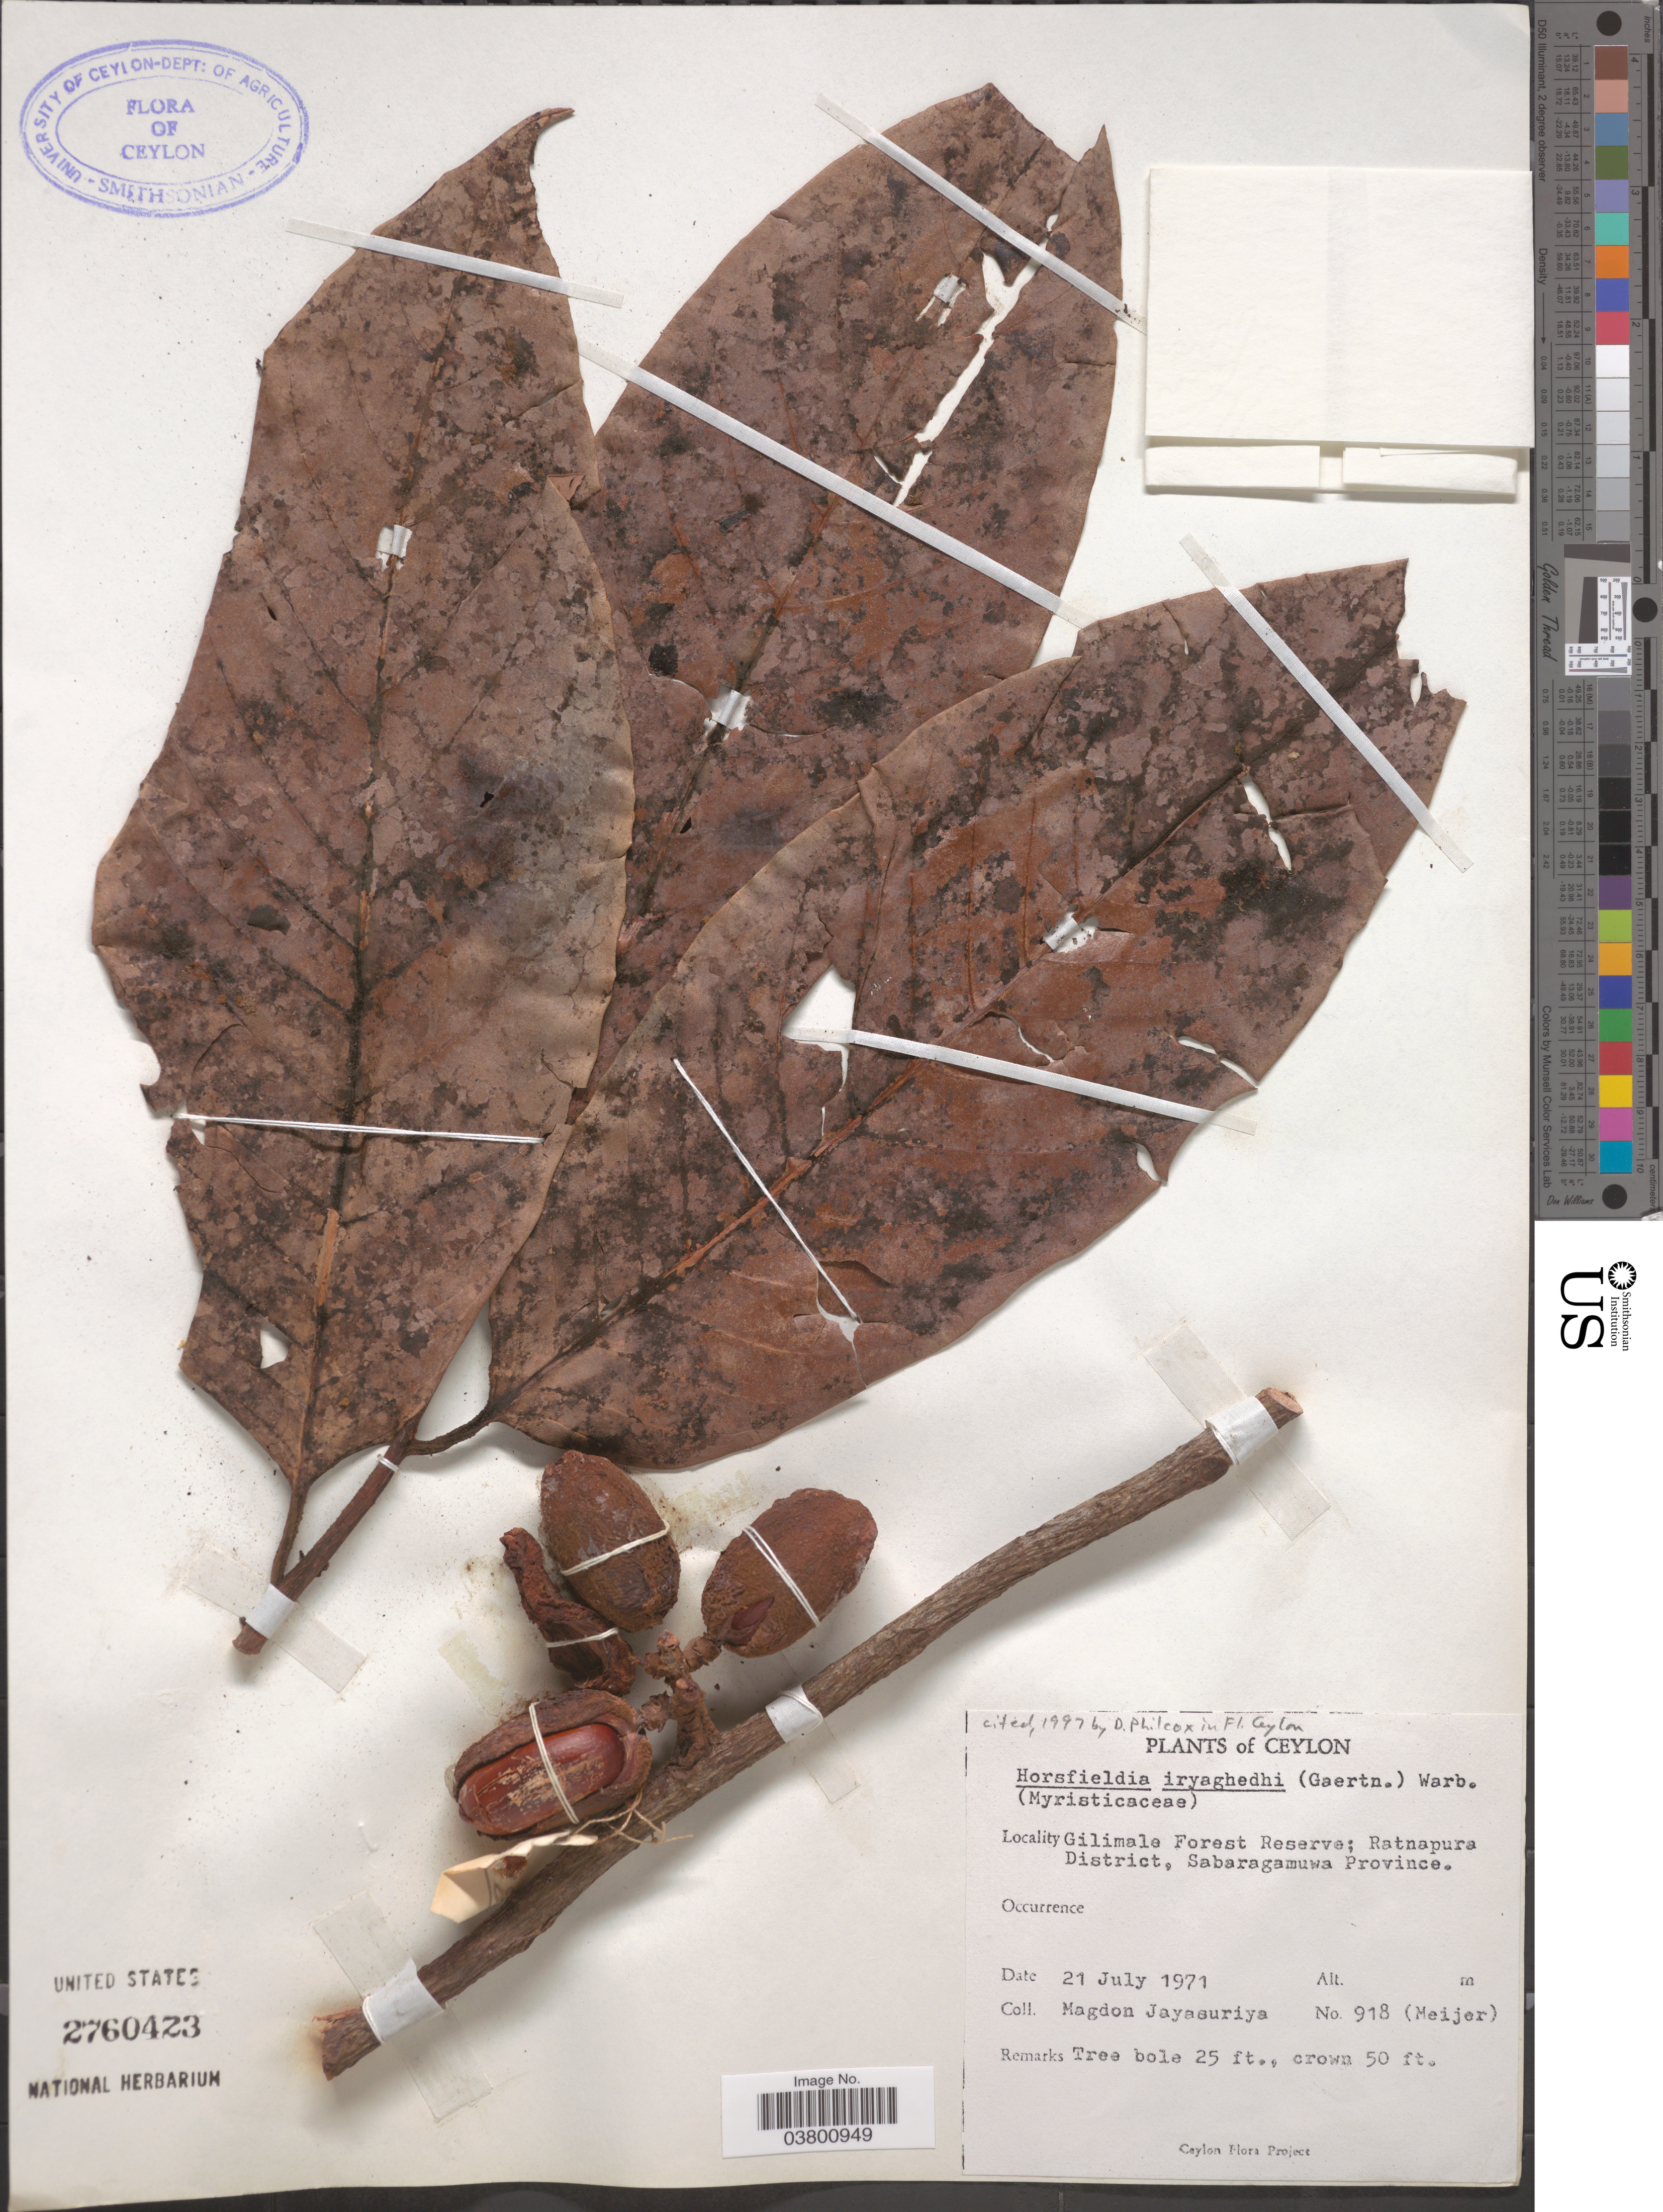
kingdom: Plantae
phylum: Tracheophyta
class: Magnoliopsida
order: Magnoliales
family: Myristicaceae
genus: Horsfieldia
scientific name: Horsfieldia iryaghedhi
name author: (Gaertn.) Warb.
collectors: A. H. Jayasuriya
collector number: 918 (Meijer)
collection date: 1971-07-21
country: Sri Lanka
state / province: Sabaragamuwa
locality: Ceylon. Gilimale Forest Reserve; Ratnapura District.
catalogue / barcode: US 2760423